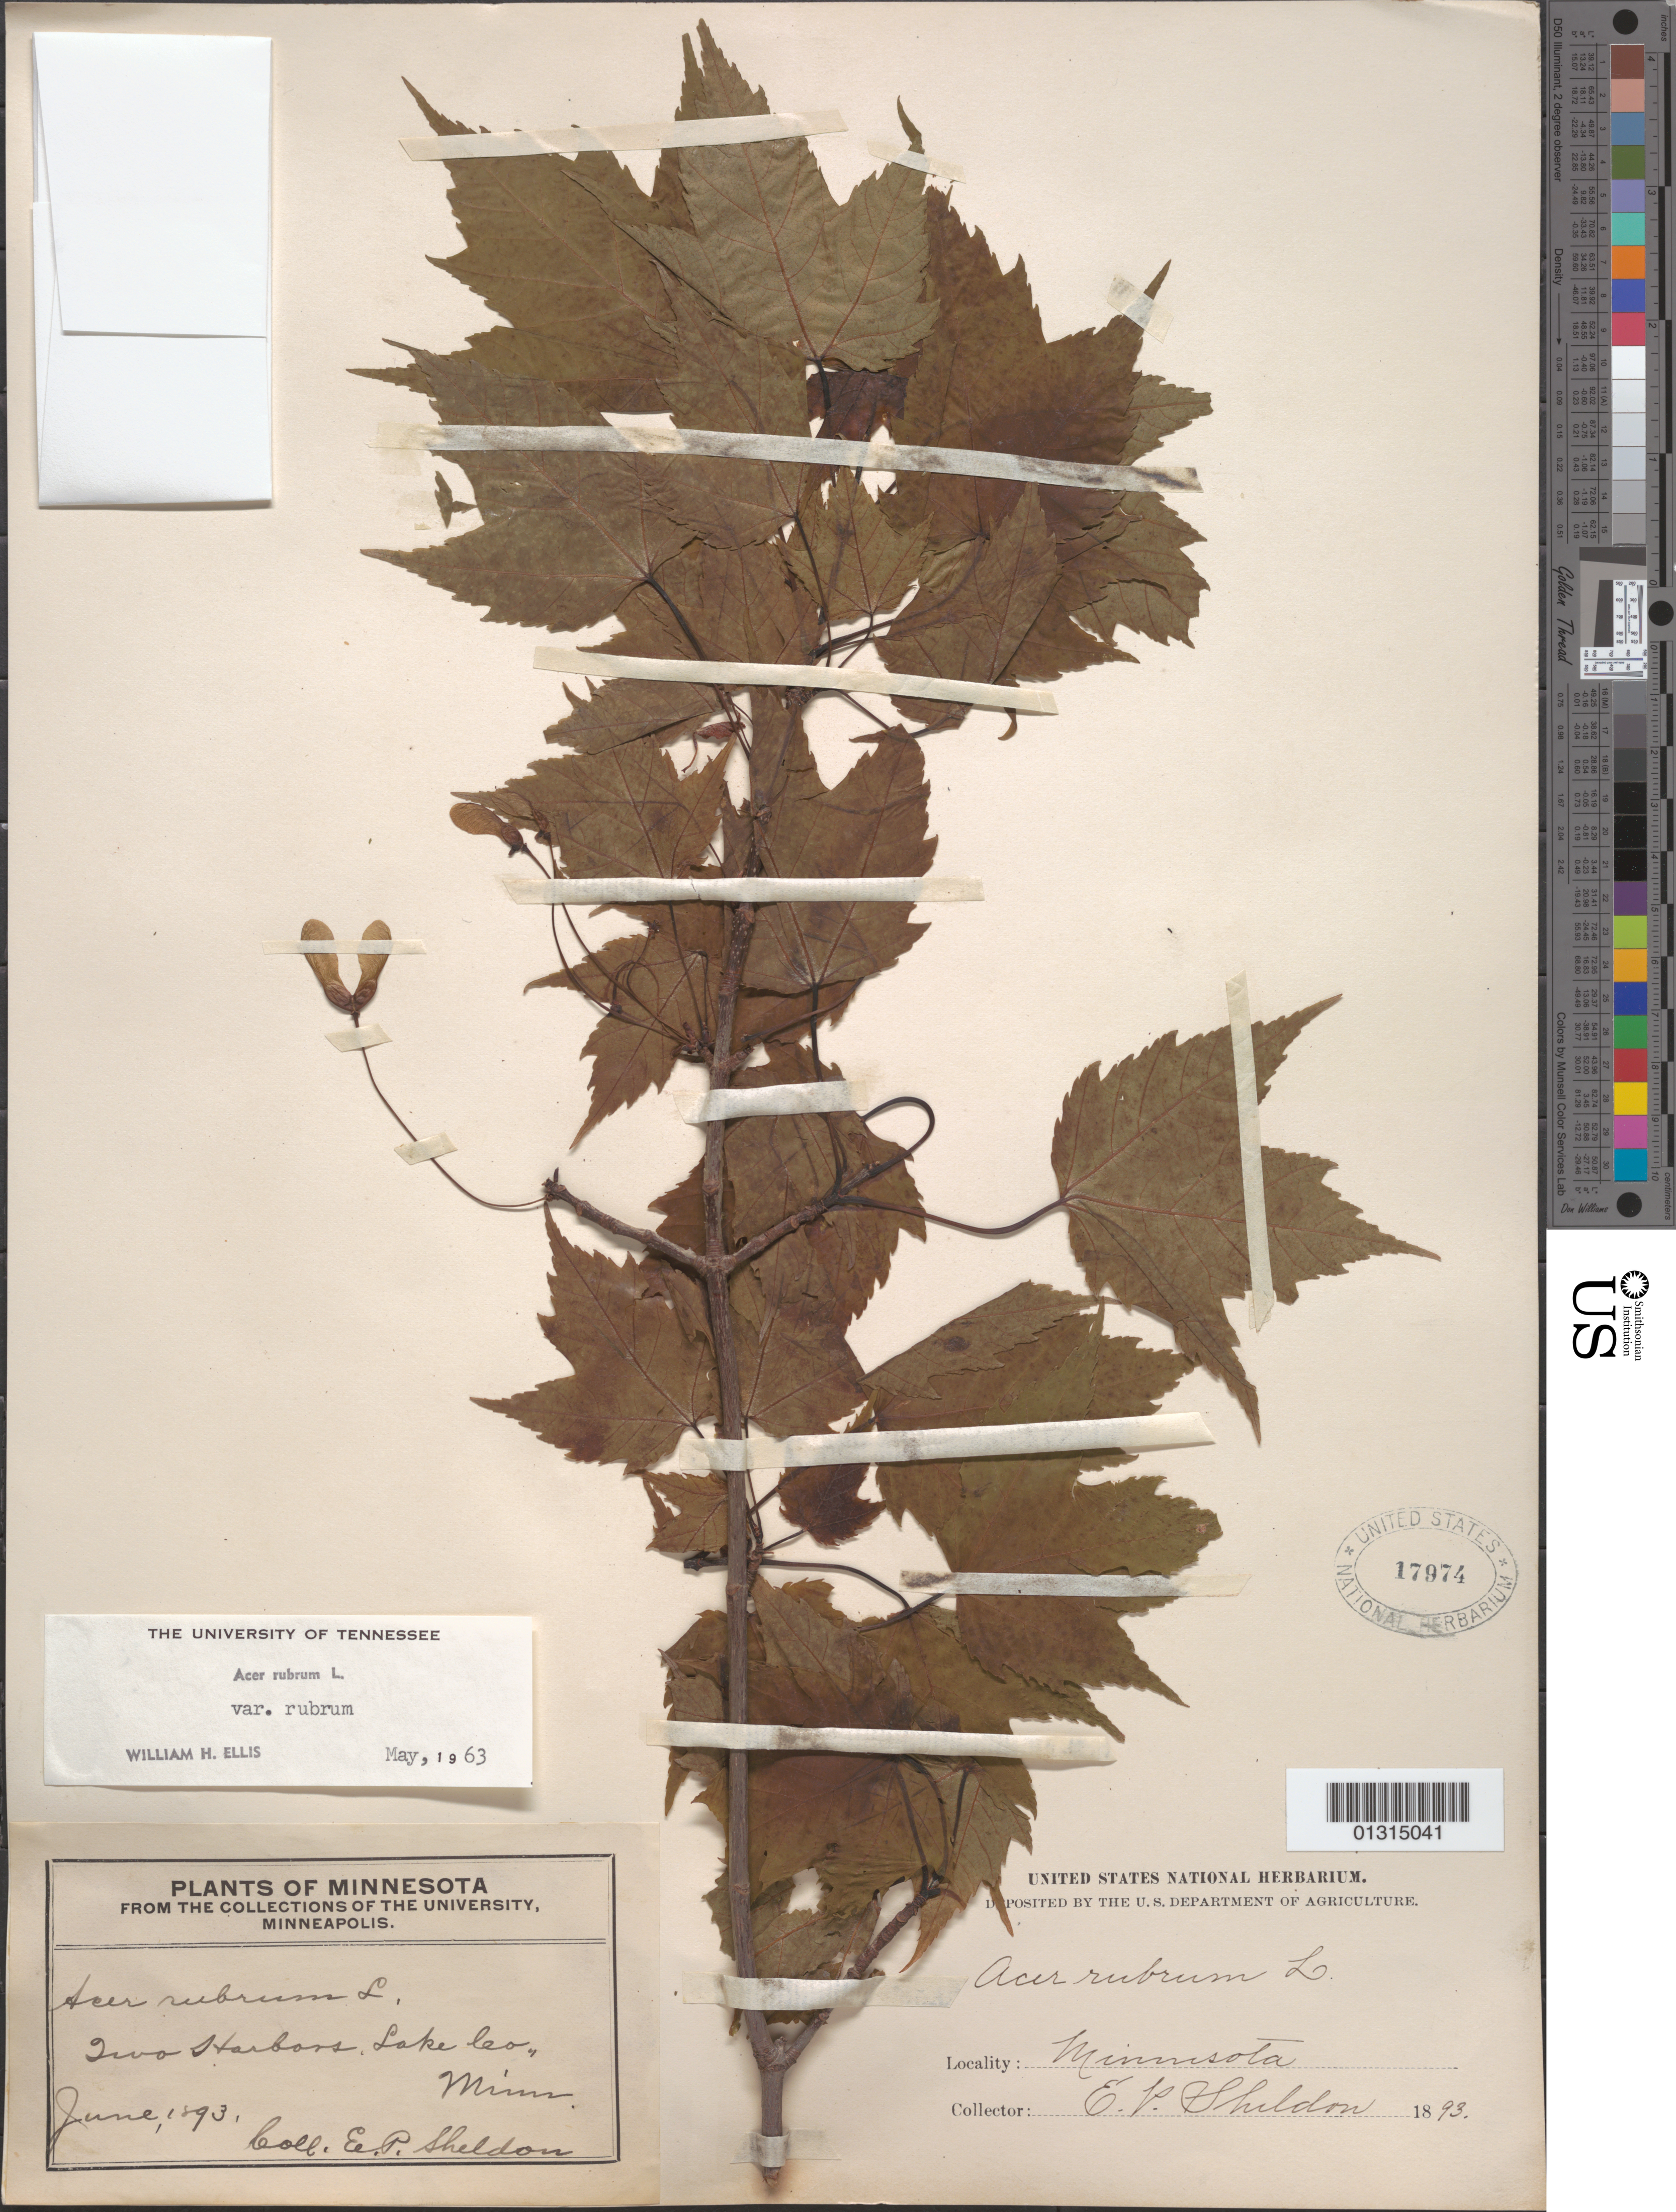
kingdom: Plantae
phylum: Tracheophyta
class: Magnoliopsida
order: Sapindales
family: Sapindaceae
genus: Acer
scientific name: Acer rubrum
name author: L.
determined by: Ellis, W. H.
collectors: E. P. Sheldon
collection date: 1893-06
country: United States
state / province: Minnesota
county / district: Lake County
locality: Two Harbors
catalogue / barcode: US 17974